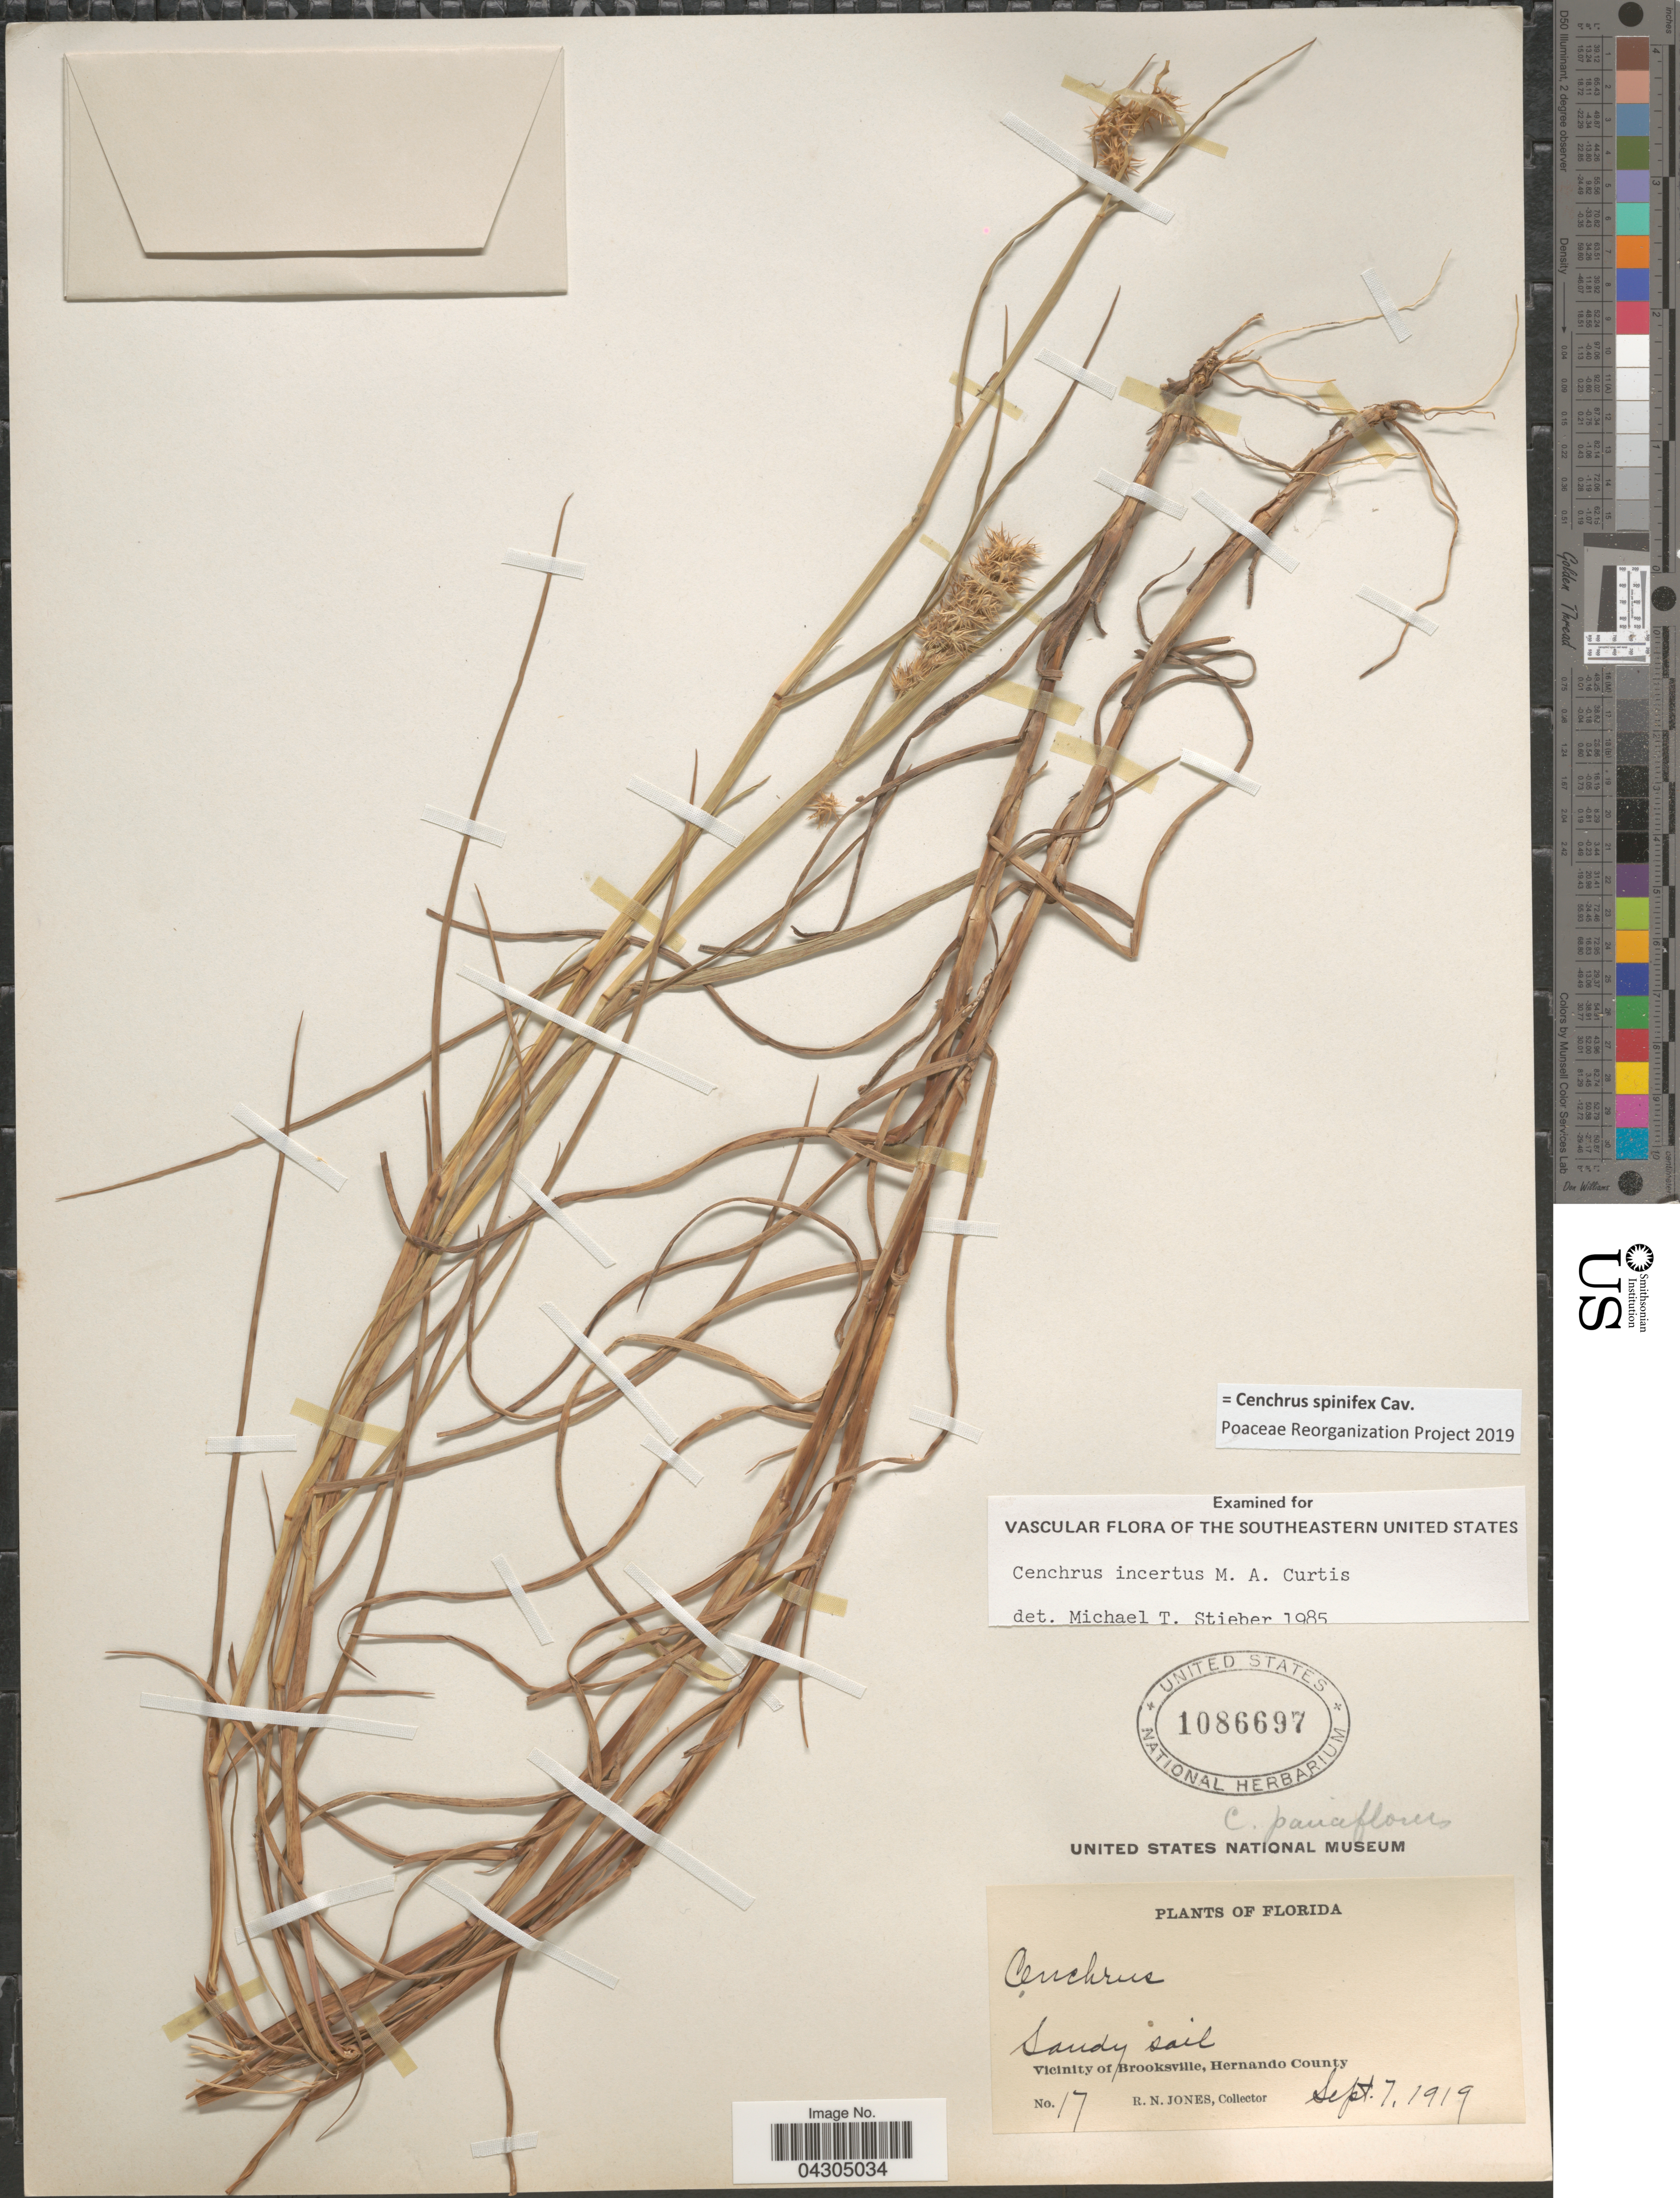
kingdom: Plantae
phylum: Tracheophyta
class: Liliopsida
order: Poales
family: Poaceae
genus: Cenchrus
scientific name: Cenchrus spinifex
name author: Cav.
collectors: R. N. Jones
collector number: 17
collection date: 1919-09-07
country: United States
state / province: Florida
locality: Sandysoil. Vicinity of Brooksville, Hernando County.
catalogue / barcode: US 1086697